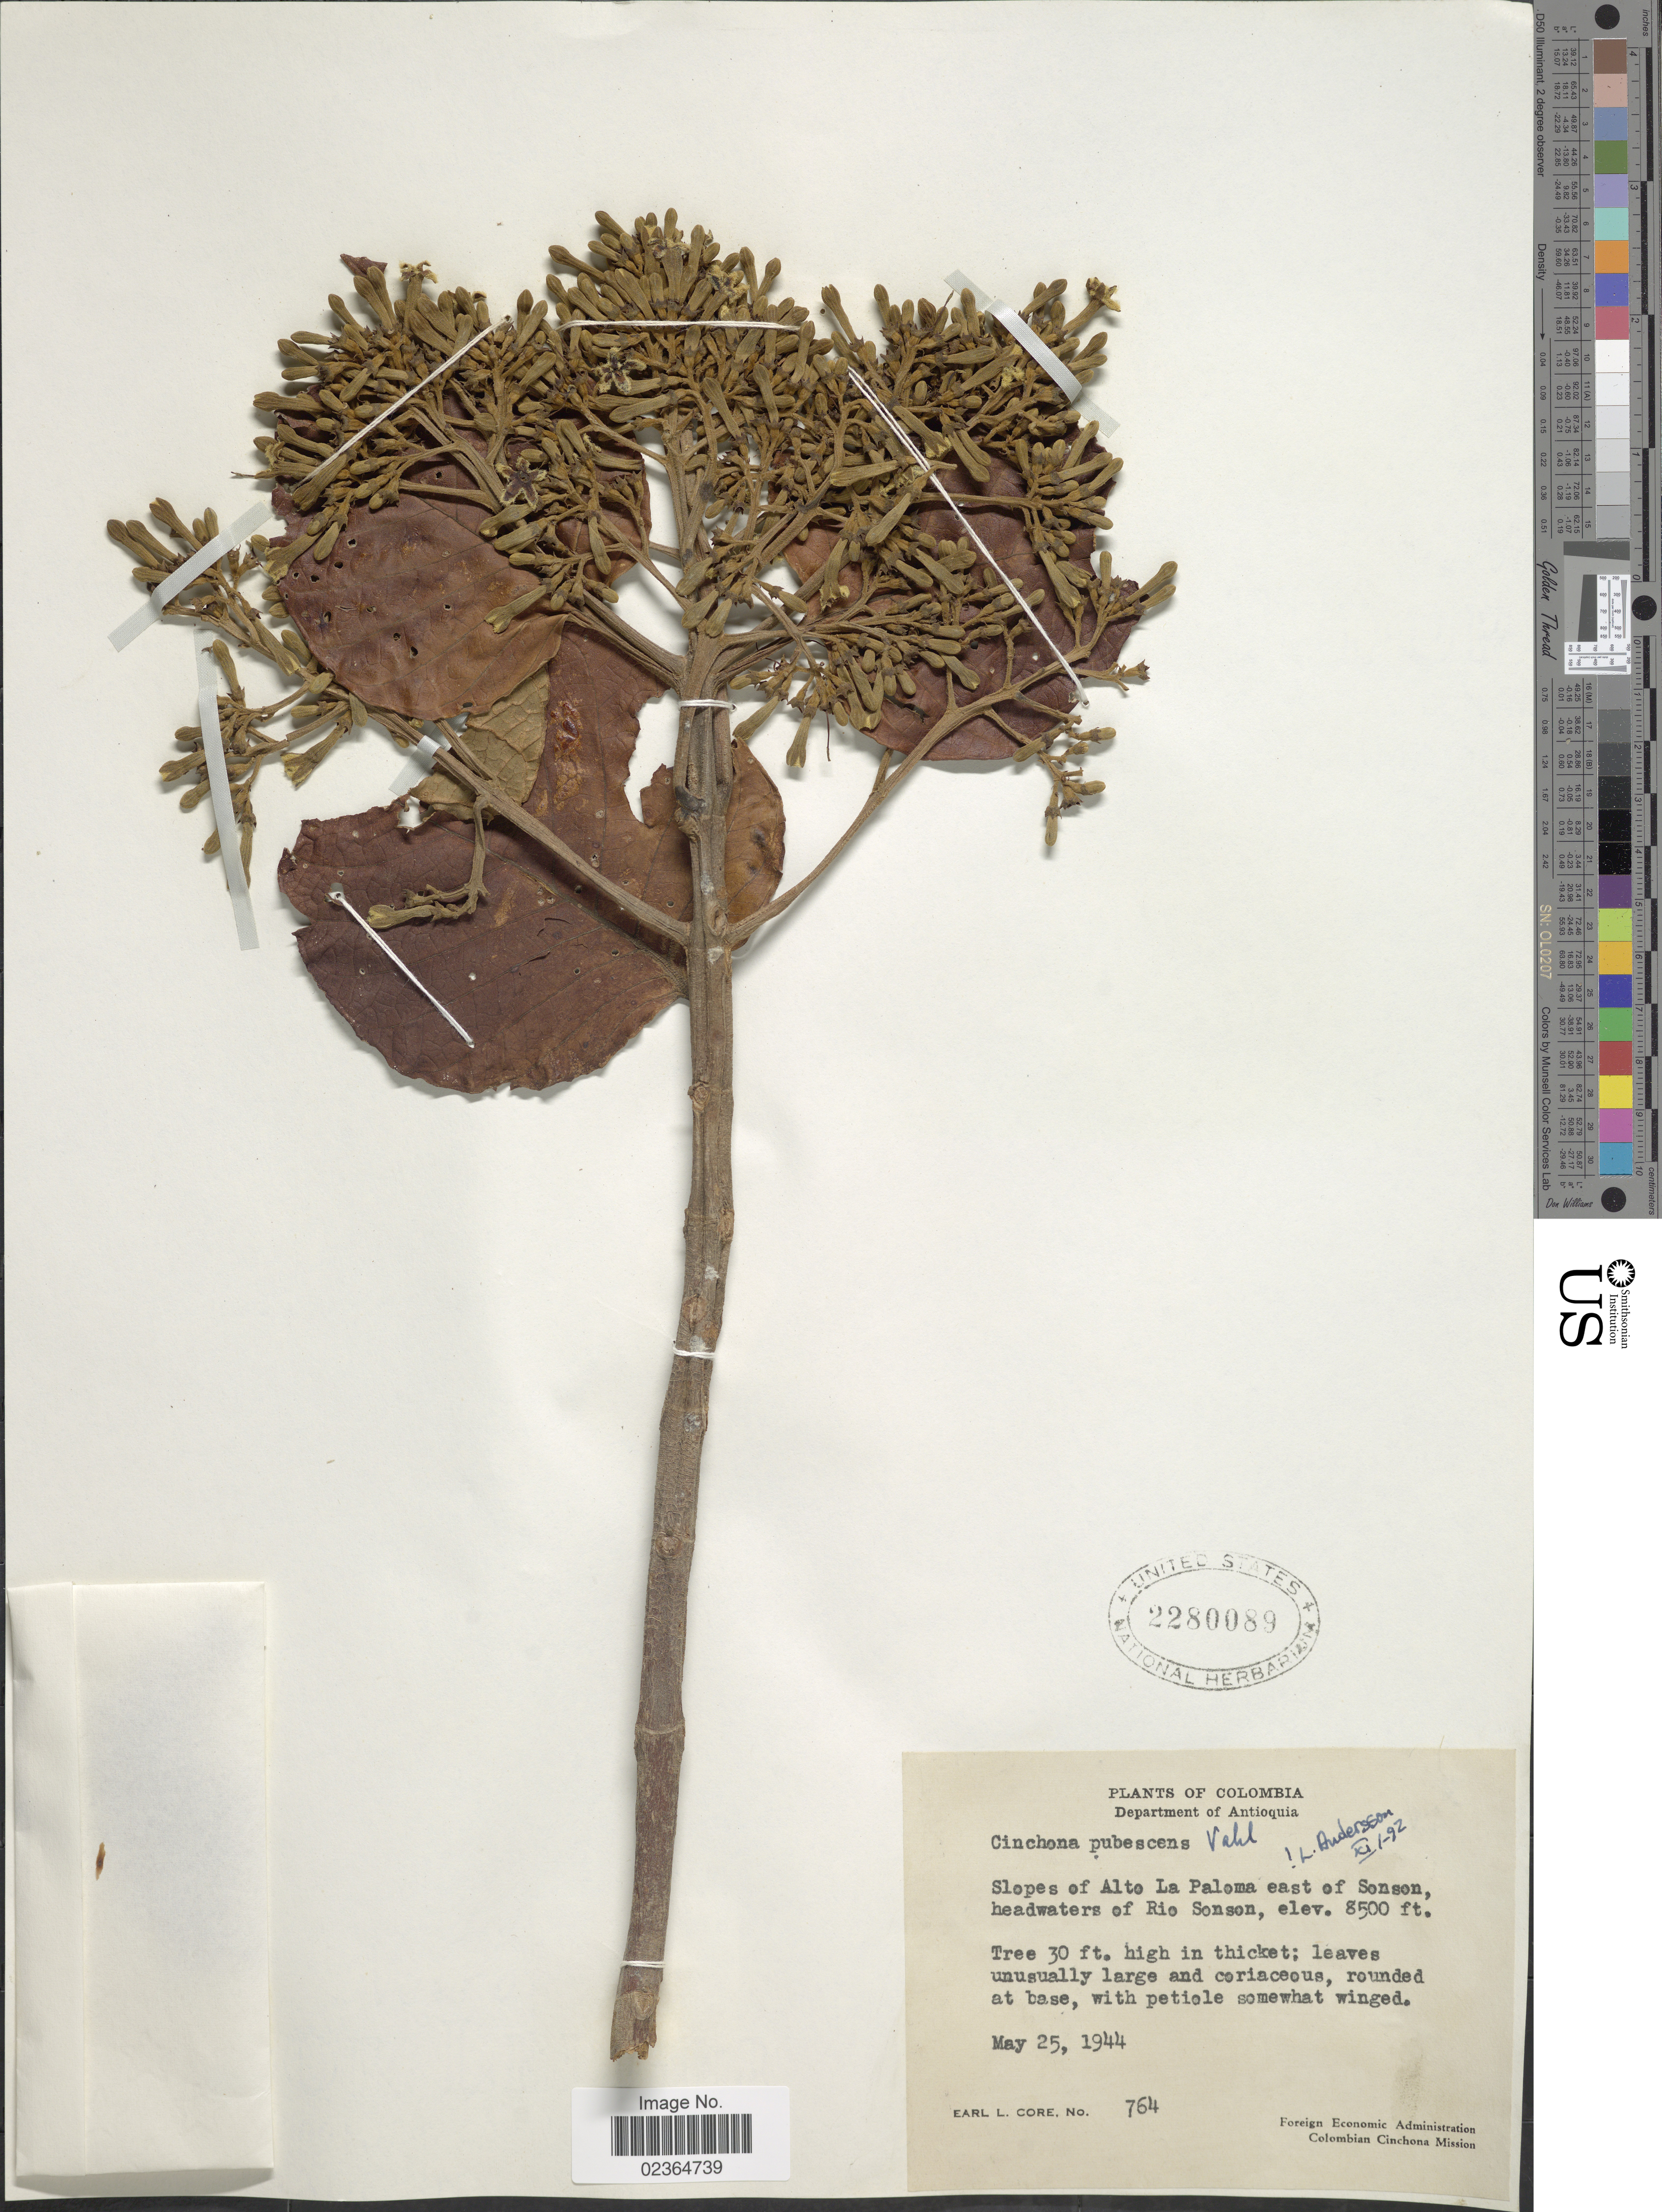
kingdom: Plantae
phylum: Tracheophyta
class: Magnoliopsida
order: Gentianales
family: Rubiaceae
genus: Cinchona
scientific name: Cinchona pubescens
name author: Vahl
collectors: E. L. Core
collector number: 764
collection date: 1944-05-25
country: Colombia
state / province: Antioquia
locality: Slopes of Alto La Paloma east of Sonson, headwaters of Rio Sonson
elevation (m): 2591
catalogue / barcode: US 2280089